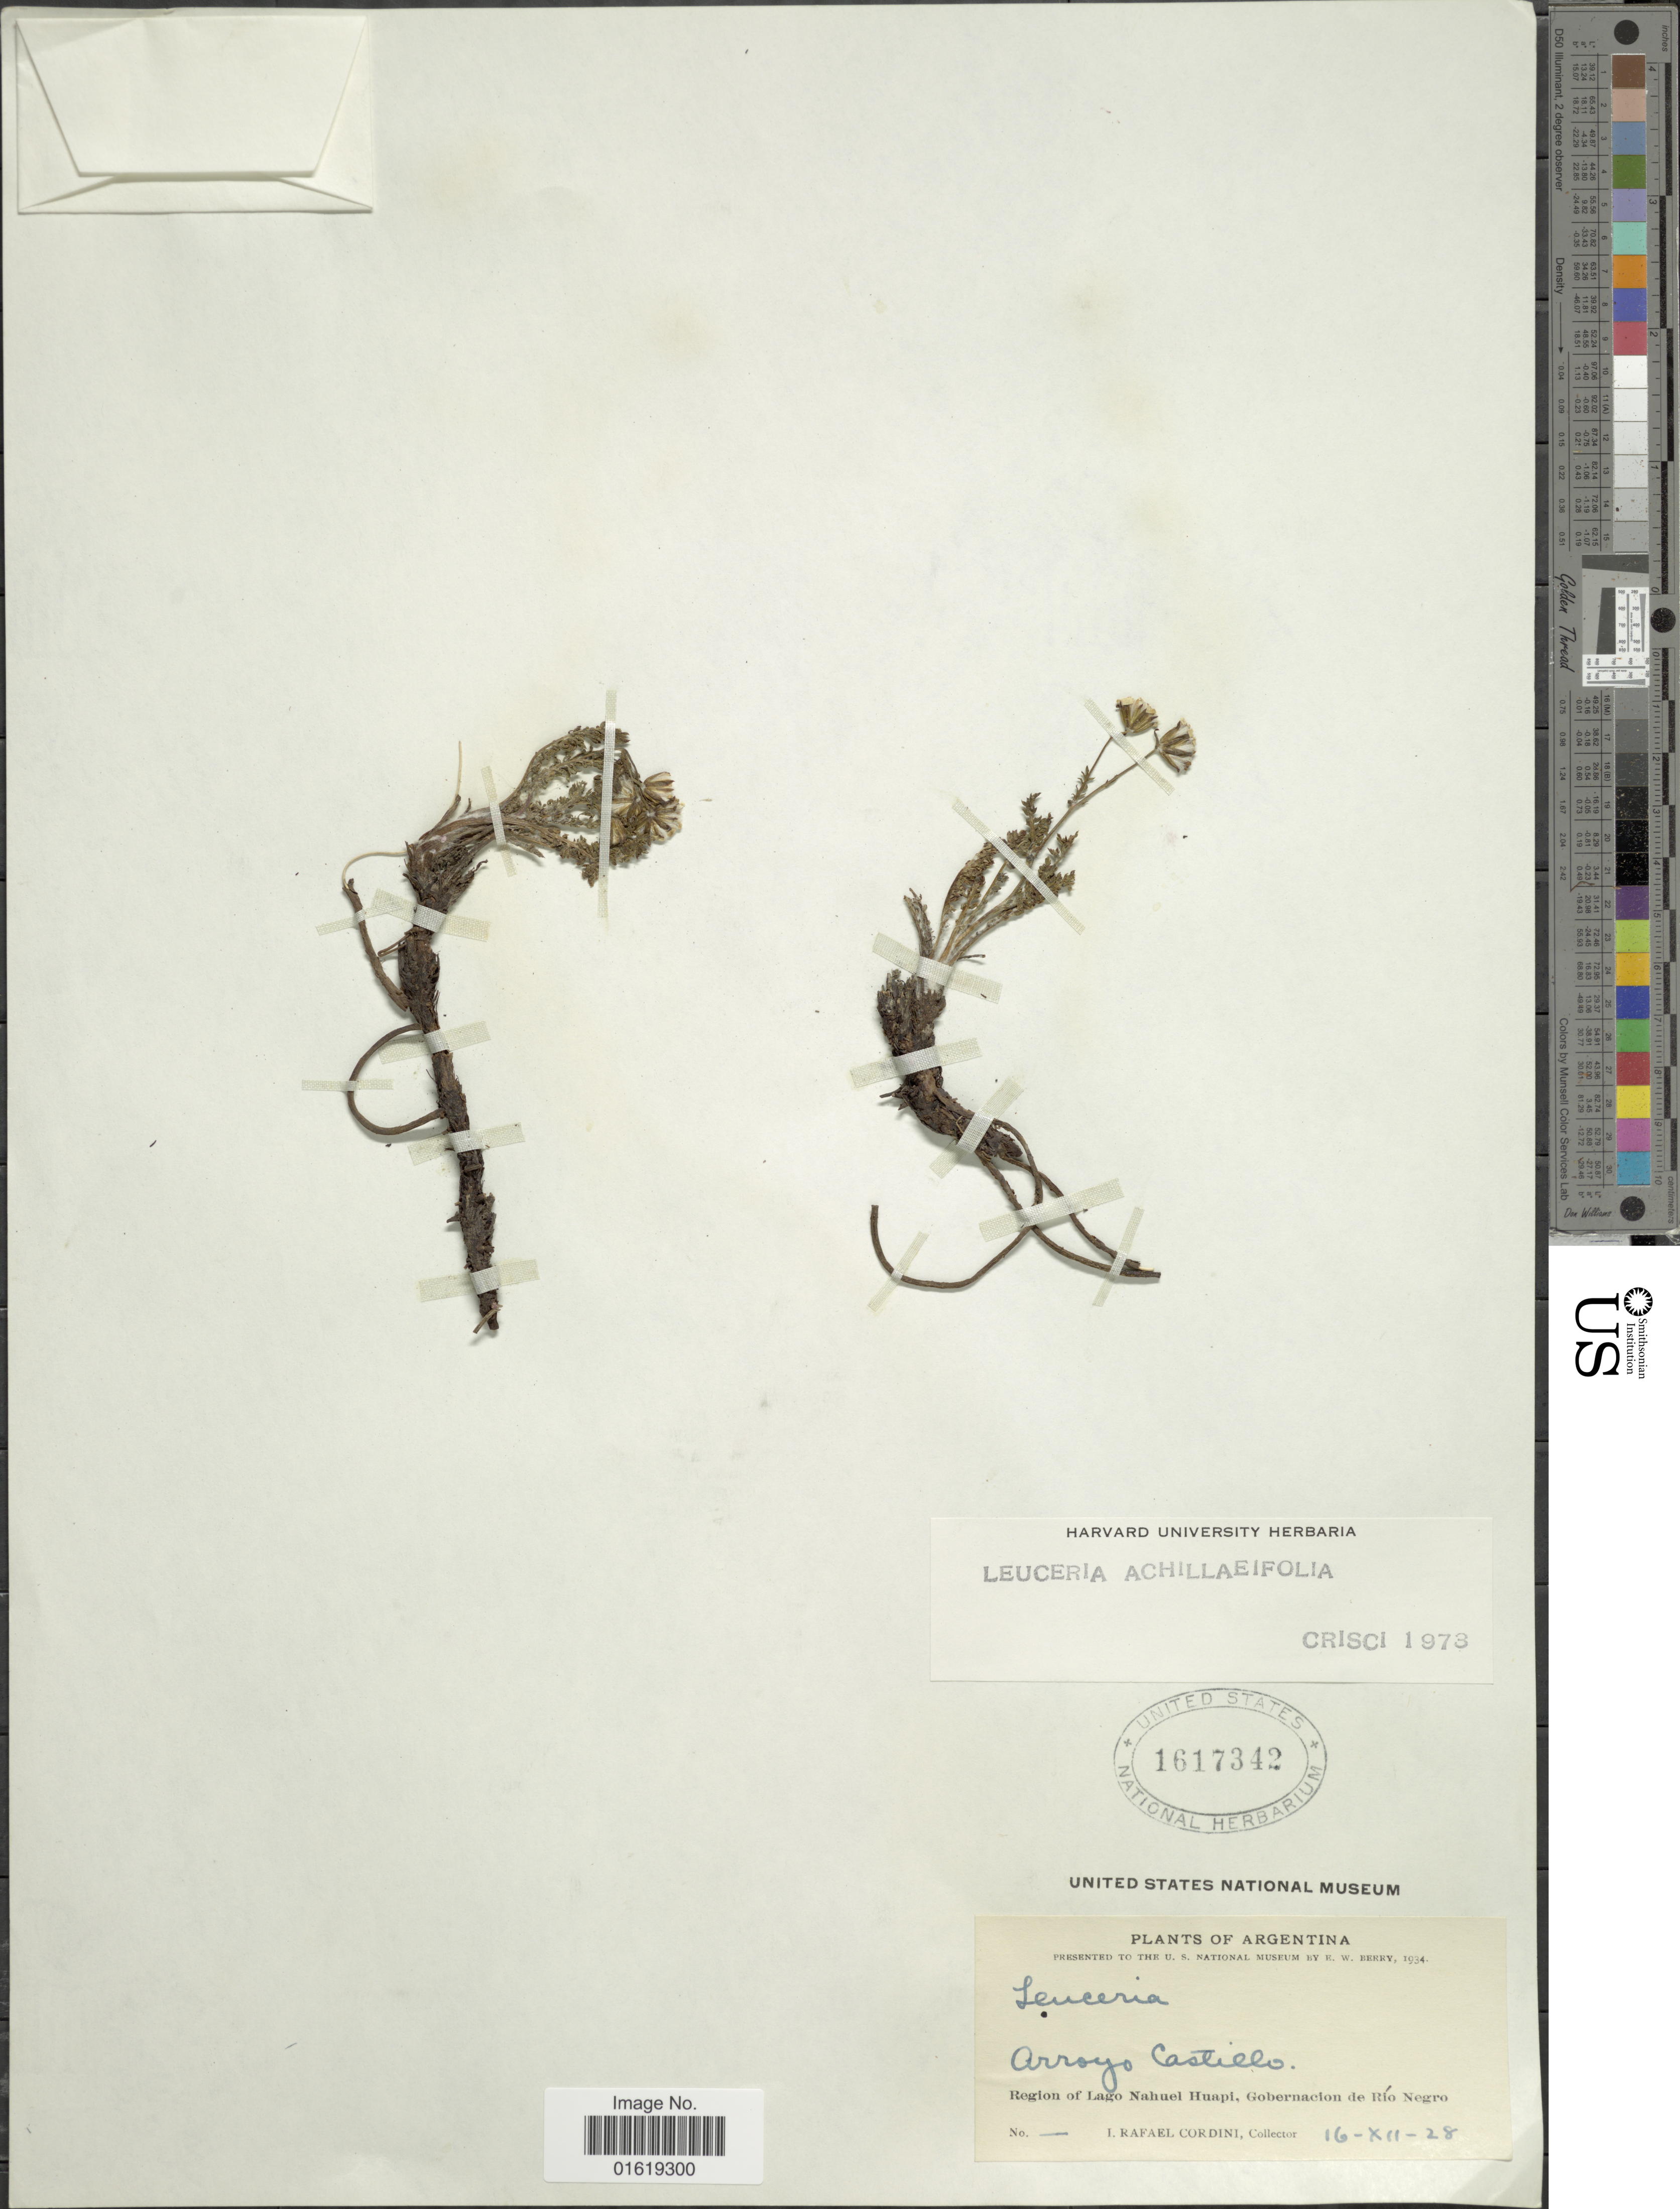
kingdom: Plantae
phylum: Tracheophyta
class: Magnoliopsida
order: Asterales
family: Asteraceae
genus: Leucheria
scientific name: Leucheria achillaeifolia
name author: Hook. & Arn.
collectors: I. Cordini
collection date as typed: Transcribed d/m/y: 16/12/28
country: Argentina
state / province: Rio Negro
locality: Arroyo Castillo. Region of Lago Nahuel Huapi, Gobernacion de Río Negro.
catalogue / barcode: US 1617342